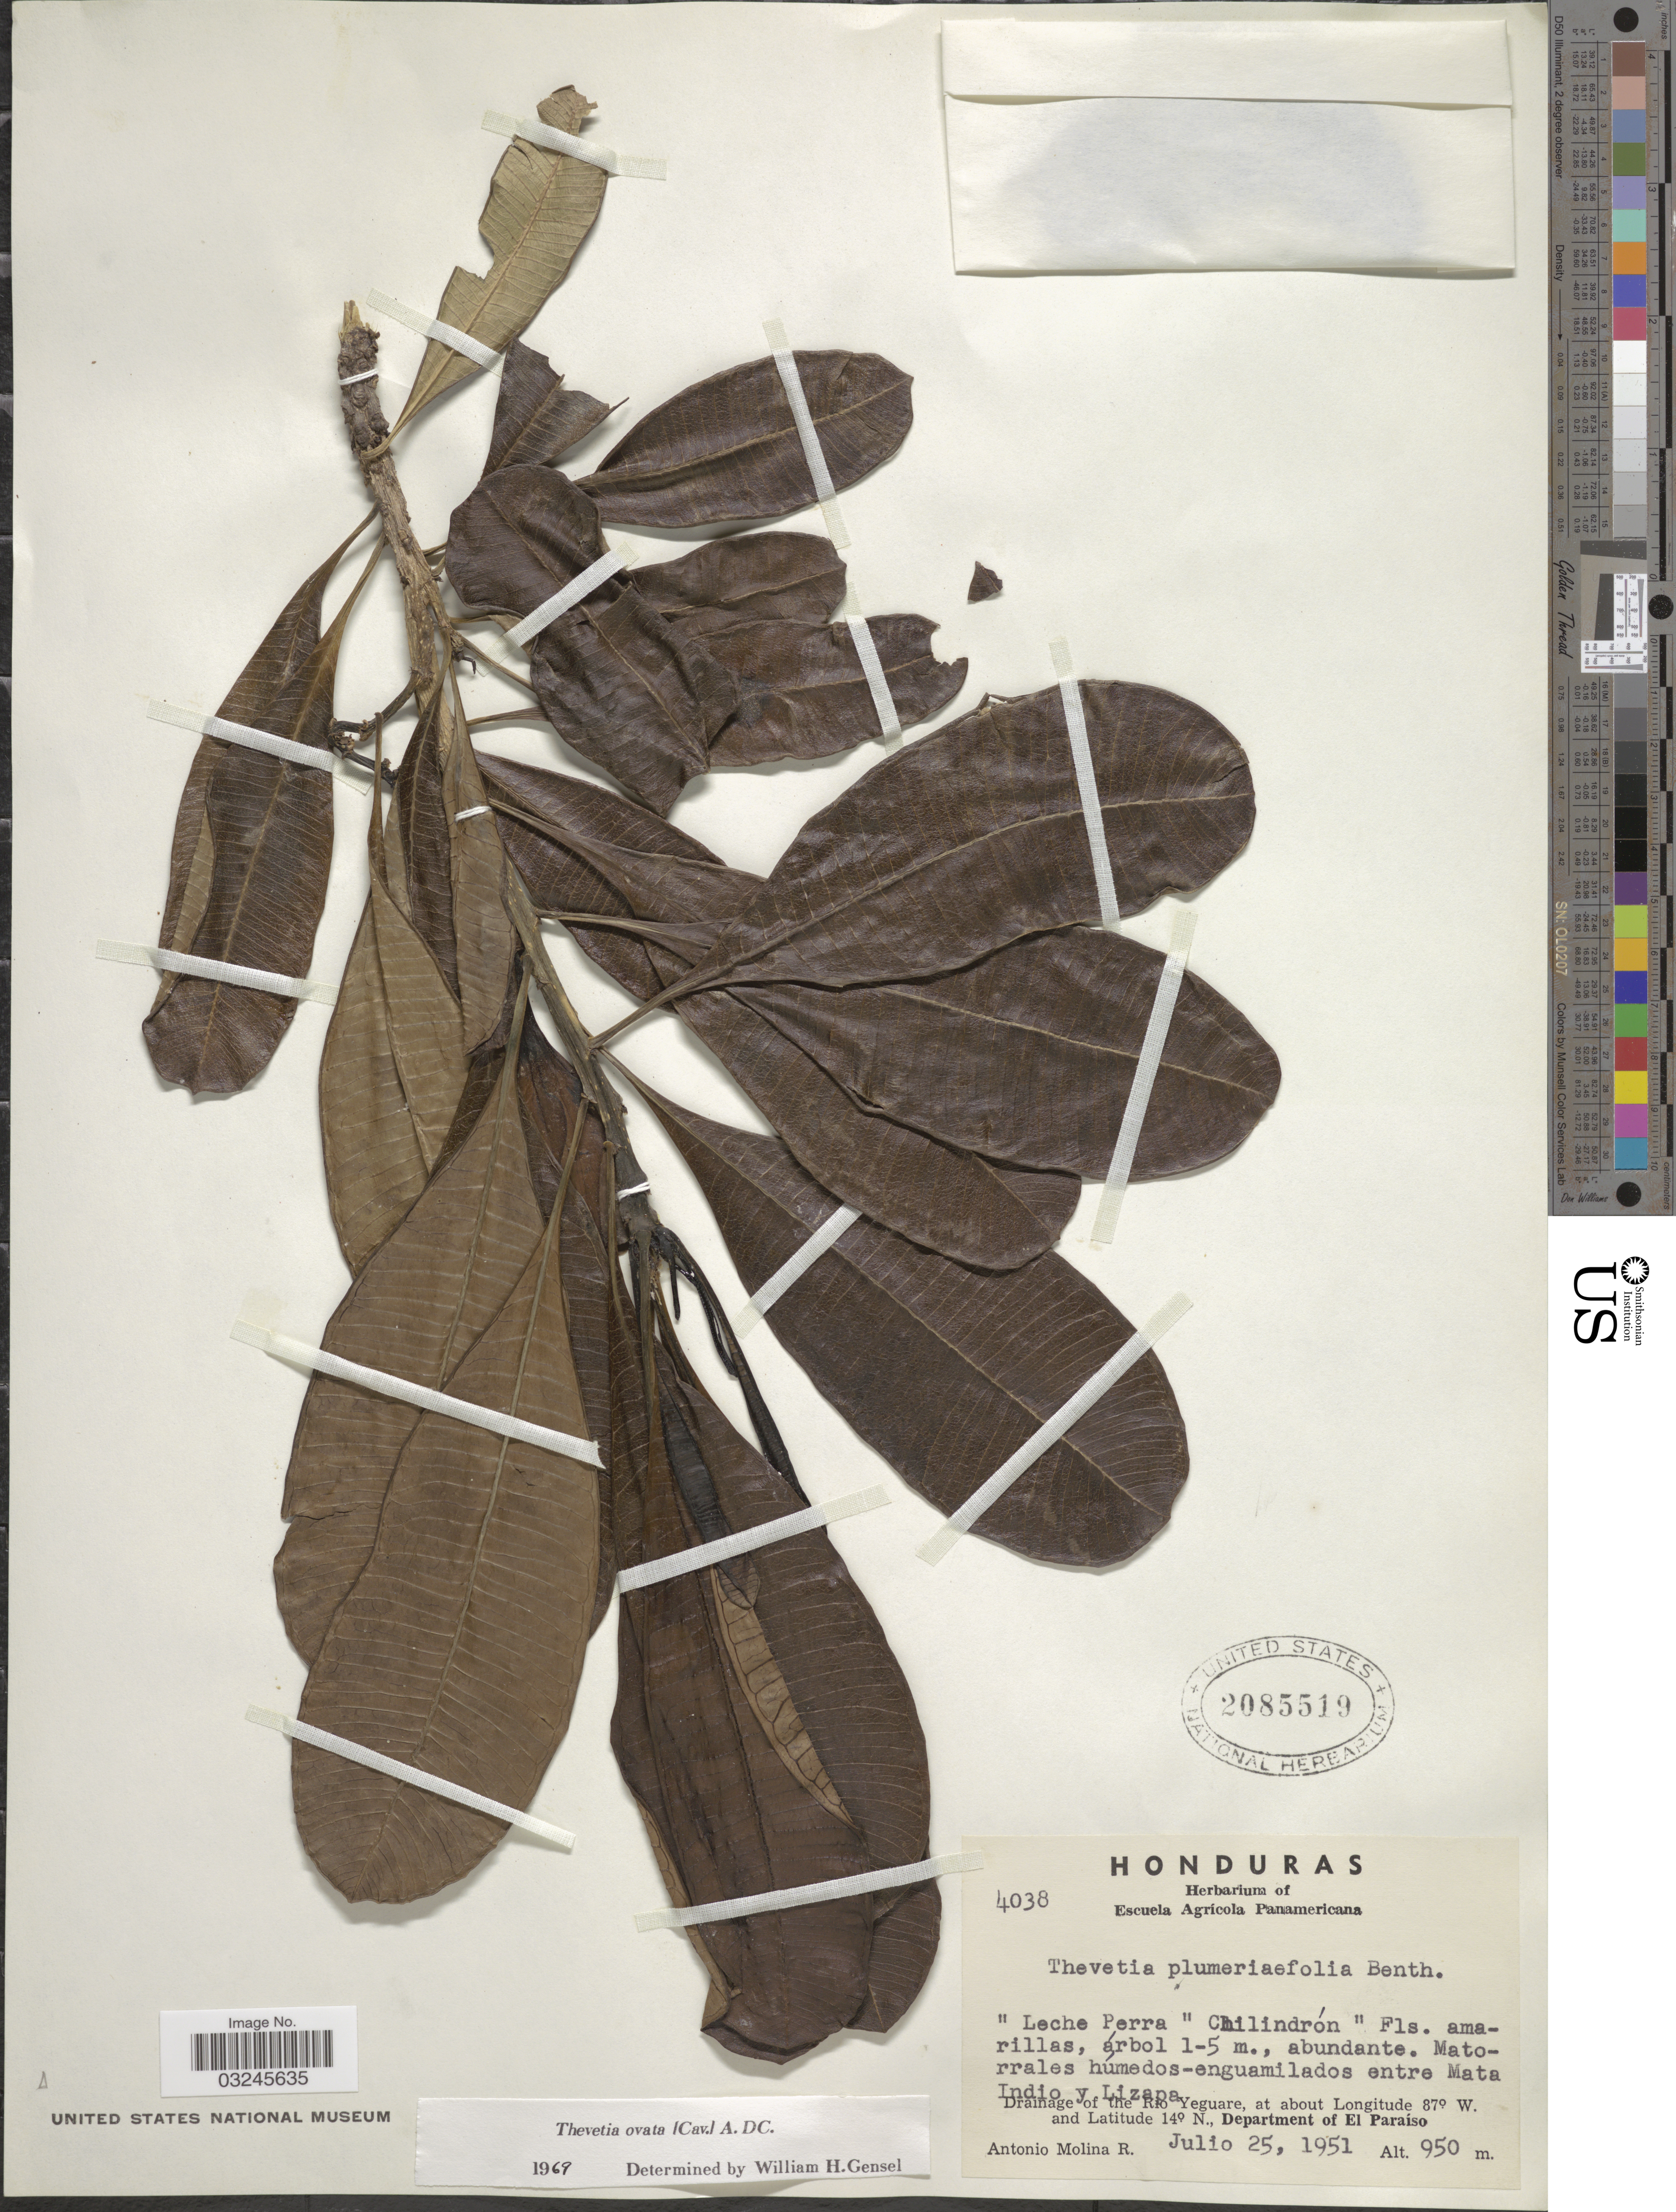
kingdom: Plantae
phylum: Tracheophyta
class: Magnoliopsida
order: Gentianales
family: Apocynaceae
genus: Thevetia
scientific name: Thevetia ovata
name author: (Cav.) A. DC.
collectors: A. Molina R.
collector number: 4038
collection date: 1951-07-25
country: Honduras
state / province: El Paraíso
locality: Matorrales húmedos-enguamilados entre Mata Indio y Lizapa, Drainage of the Rio Yeguare, Department of El Paraiso.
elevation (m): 950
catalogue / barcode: US 2085519